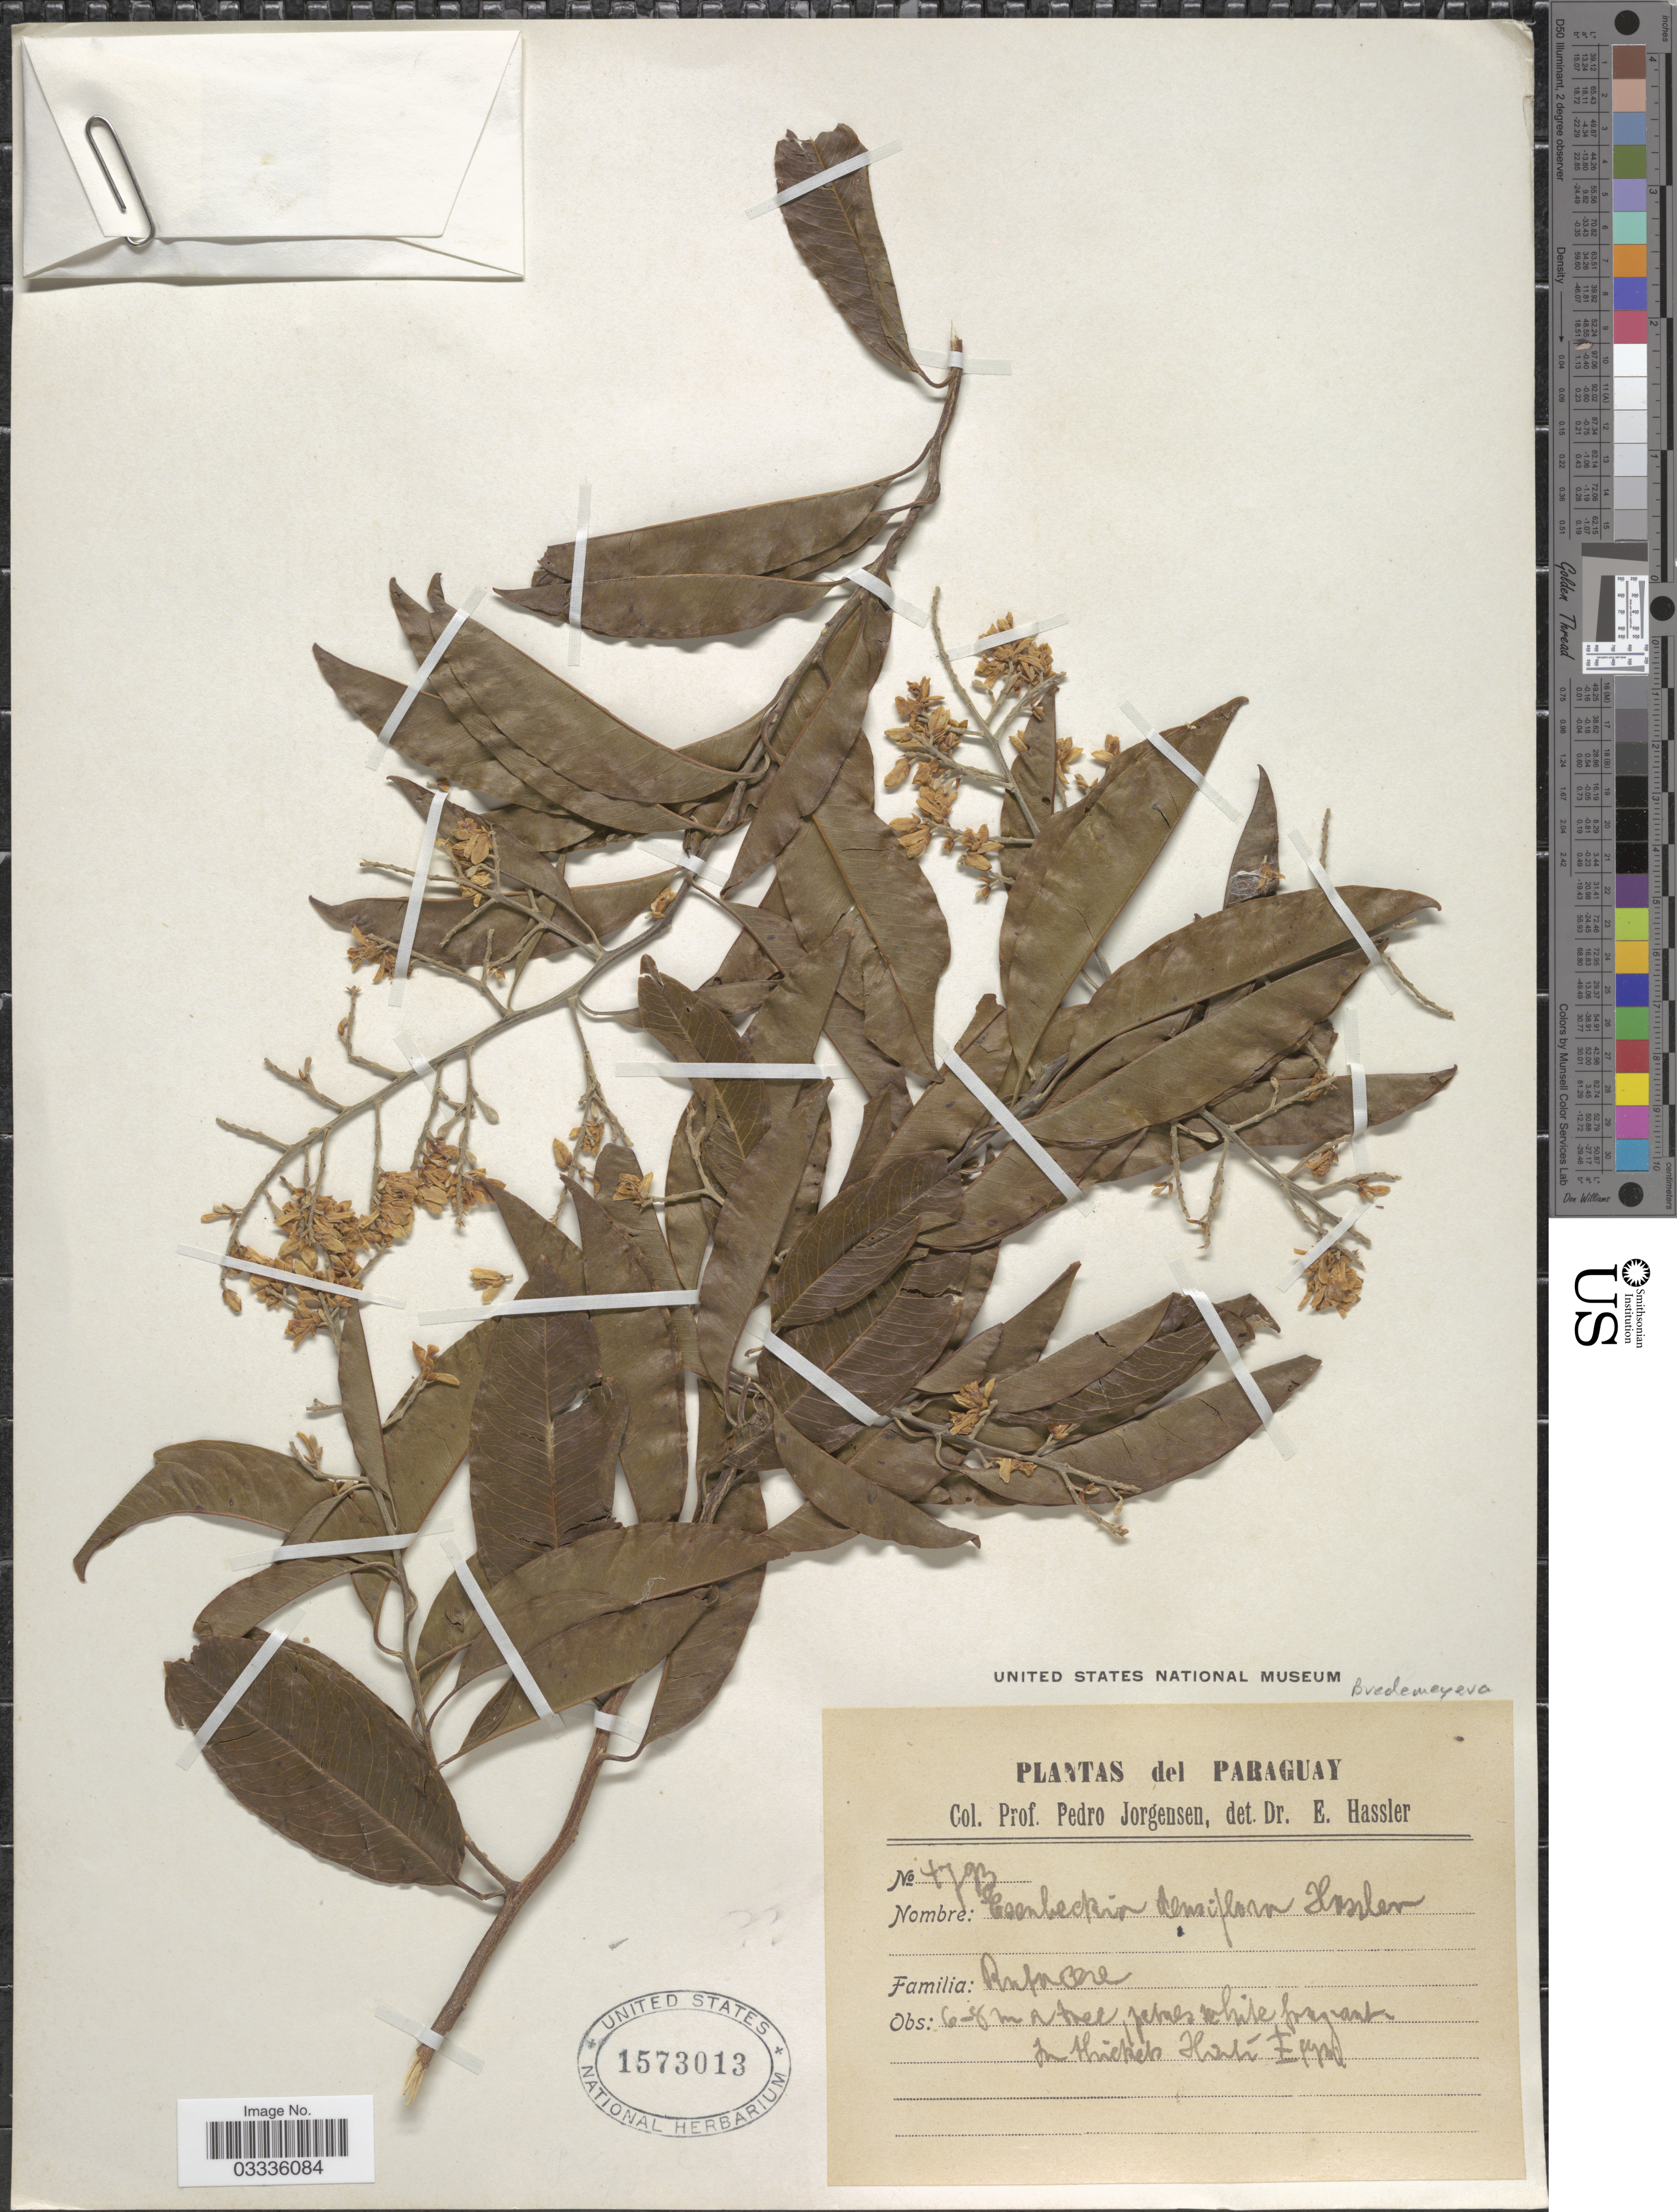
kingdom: Plantae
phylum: Tracheophyta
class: Magnoliopsida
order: Fabales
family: Polygalaceae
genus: Bredemeyera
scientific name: Bredemeyera sp.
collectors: P. Jörgensen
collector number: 4793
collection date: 1912-10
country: Paraguay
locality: In thickets Hotú. [interpreted]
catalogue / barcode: US 1573013